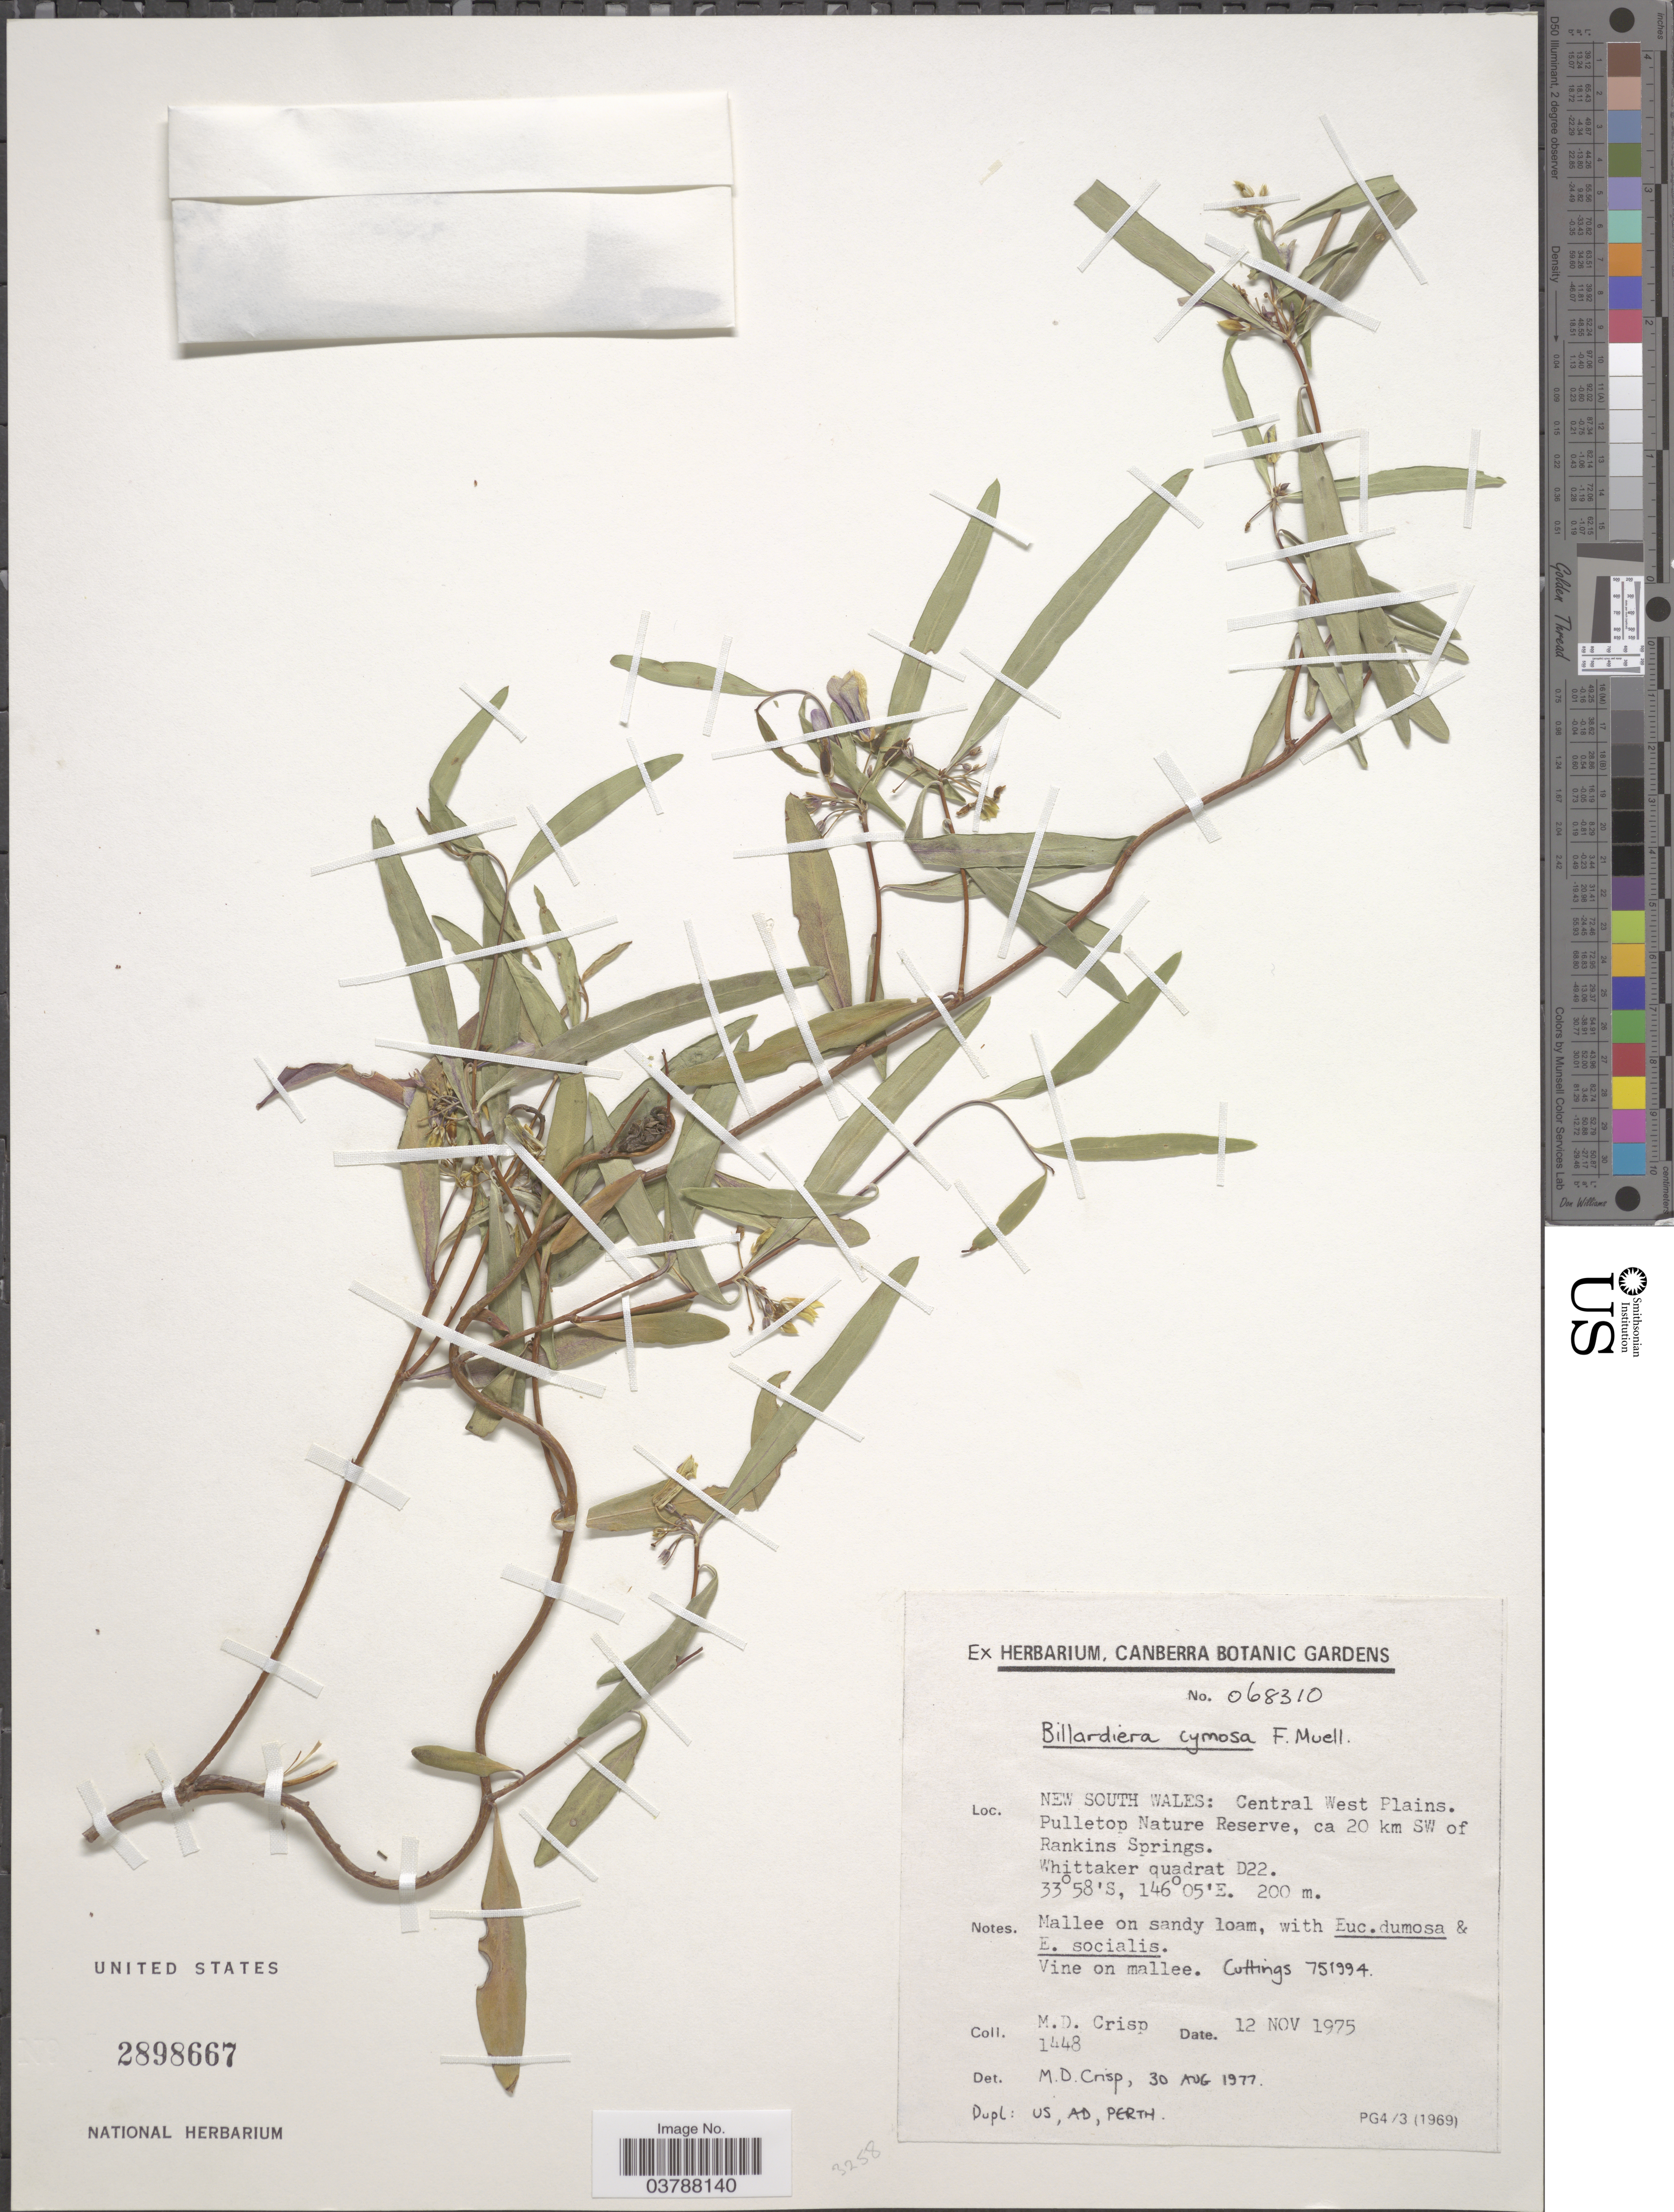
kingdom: Plantae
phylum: Tracheophyta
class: Magnoliopsida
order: Apiales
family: Pittosporaceae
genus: Billardiera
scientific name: Billardiera cymosa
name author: F. Muell.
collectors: M. Crisp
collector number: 1448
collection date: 1975-11-12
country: Australia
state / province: New South Wales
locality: Central West Plains. Pulletop Nature Reserve, ca 20 km SW of Rankins Springs. Whittaker quadrat D22.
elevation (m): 200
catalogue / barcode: US 2898667